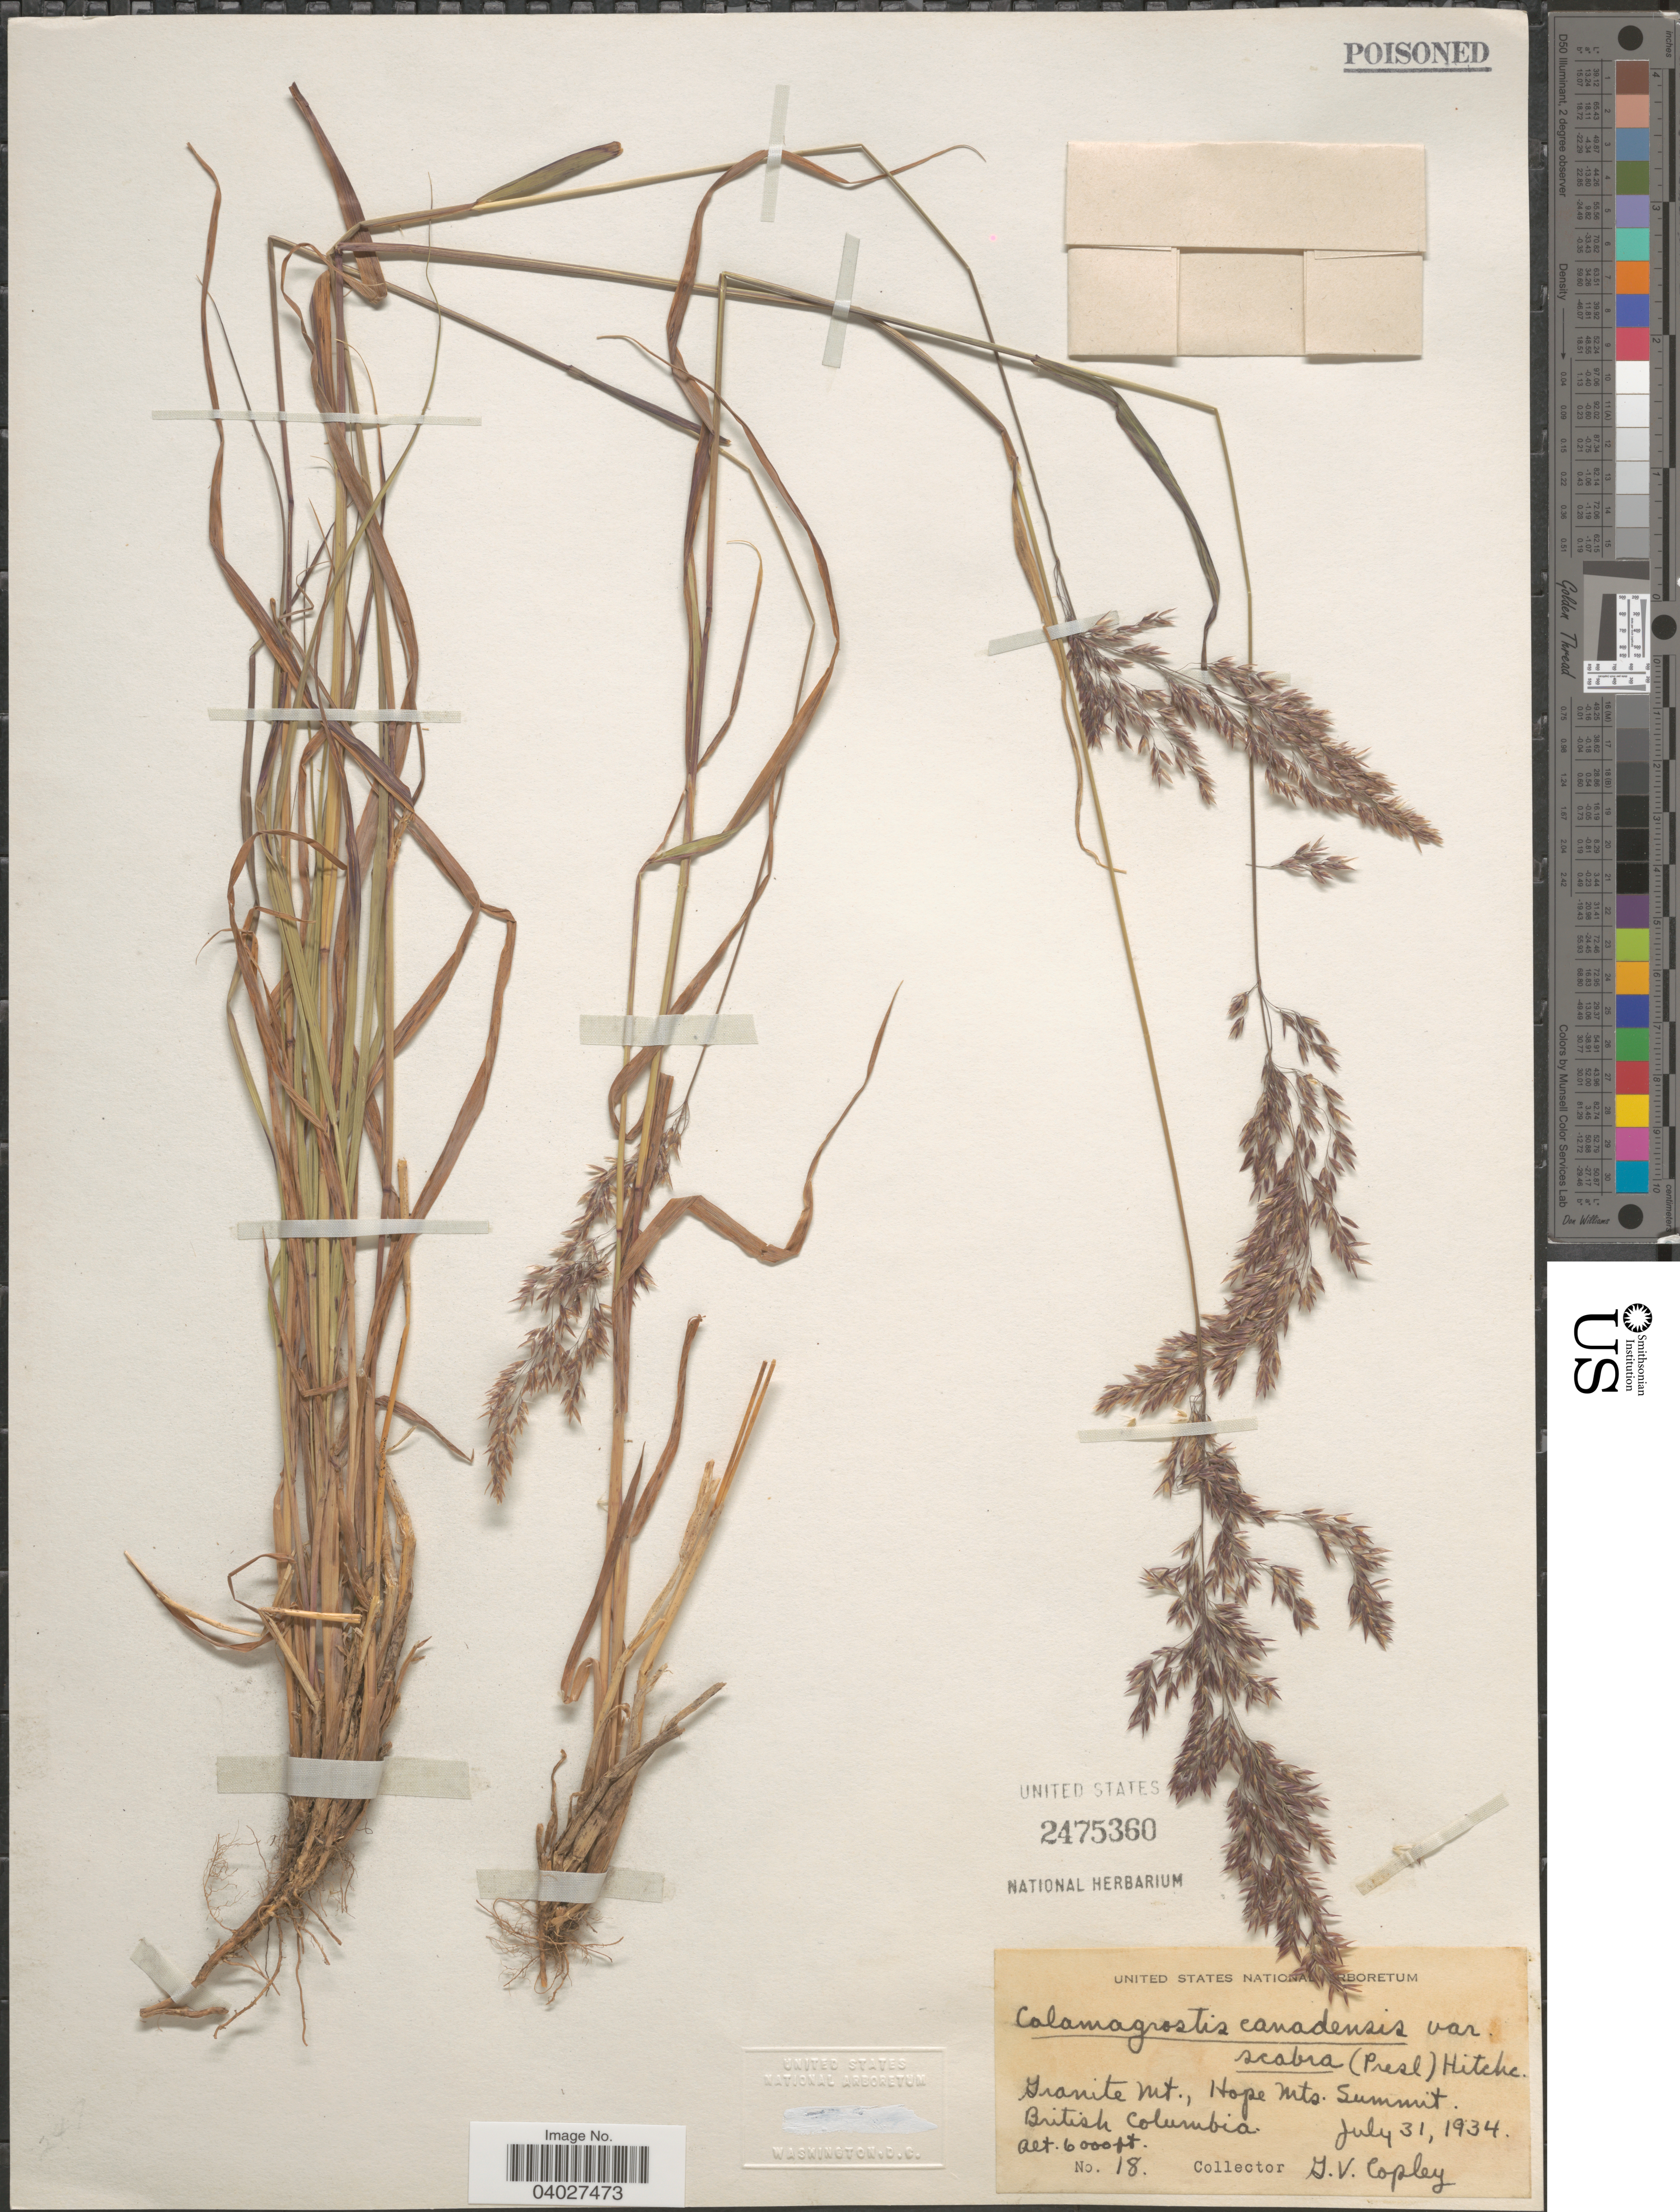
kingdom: Plantae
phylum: Tracheophyta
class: Liliopsida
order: Poales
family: Poaceae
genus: Calamagrostis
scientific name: Calamagrostis canadensis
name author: (Michx.) P. Beauv.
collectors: G. Copley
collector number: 18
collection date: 1934-07-31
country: Canada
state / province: British Columbia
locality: Granite Mt., Hope Mts. Summit.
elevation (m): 1829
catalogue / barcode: US 2475360